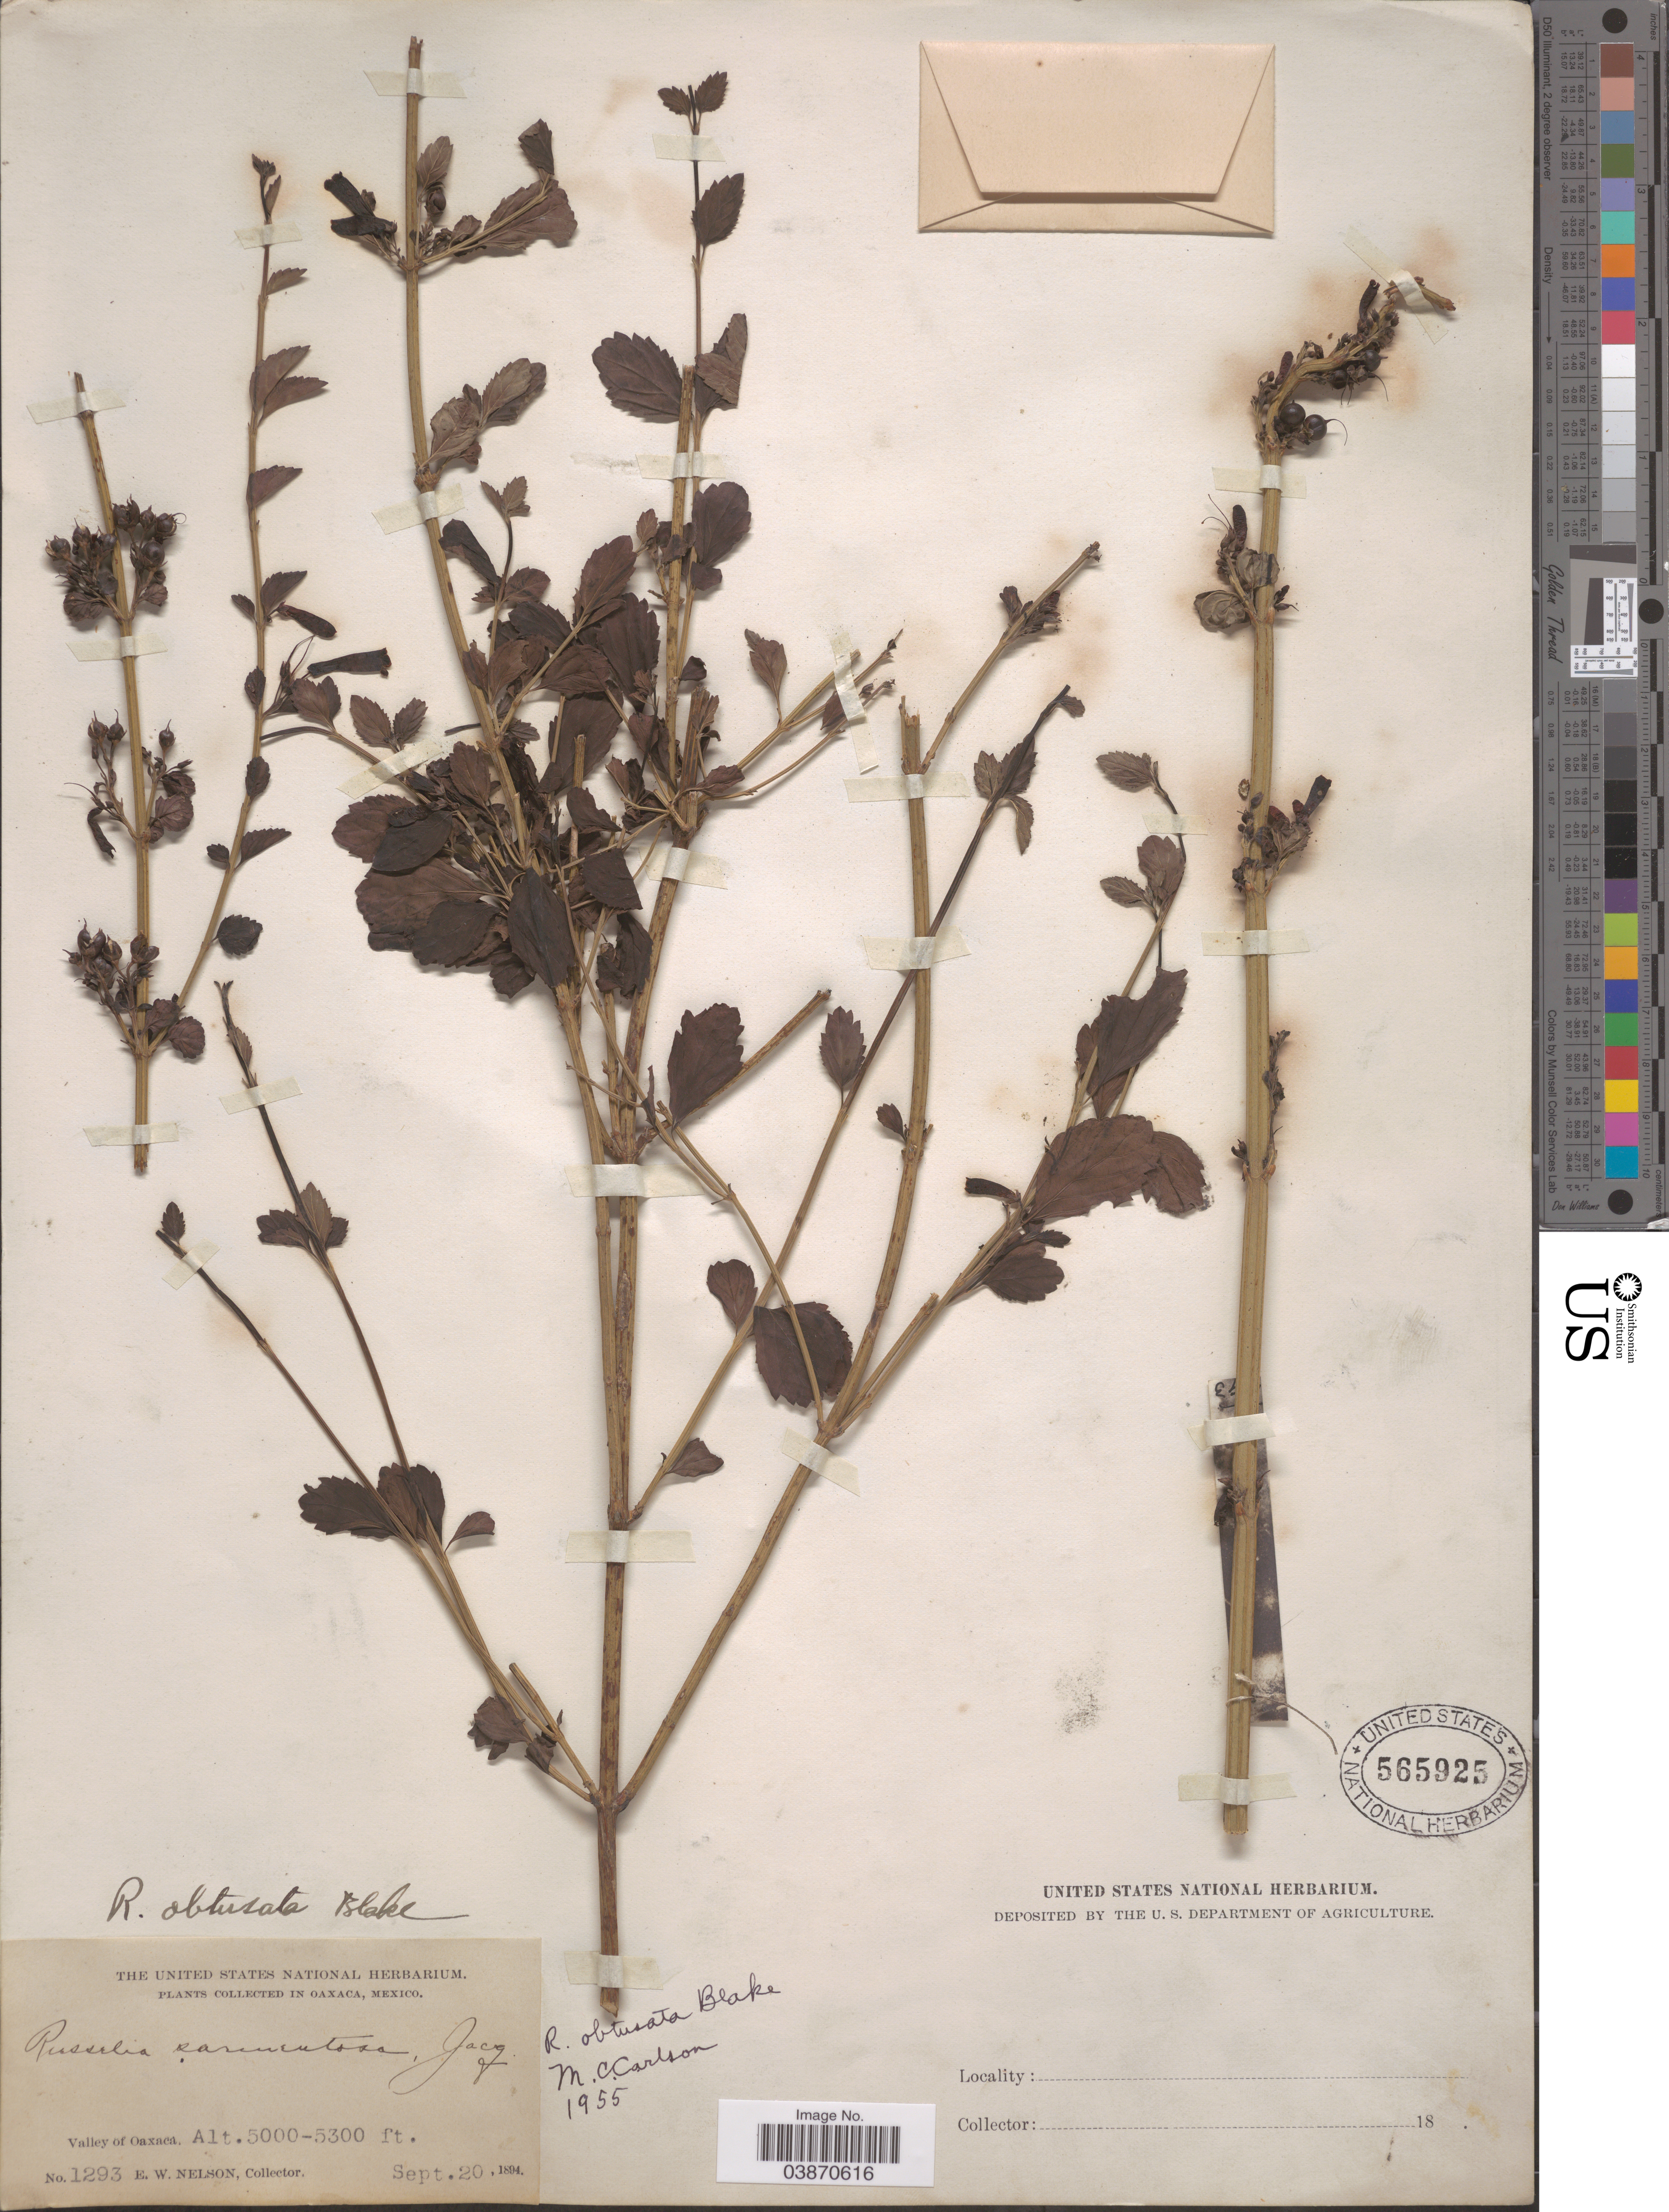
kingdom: Plantae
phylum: Tracheophyta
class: Magnoliopsida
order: Lamiales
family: Plantaginaceae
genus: Russelia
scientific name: Russelia obtusata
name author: S.F. Blake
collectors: E. W. Nelson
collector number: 1293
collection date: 1894-09-20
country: Mexico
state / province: Oaxaca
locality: Valley of Oaxaca.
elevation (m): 1524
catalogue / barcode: US 565925